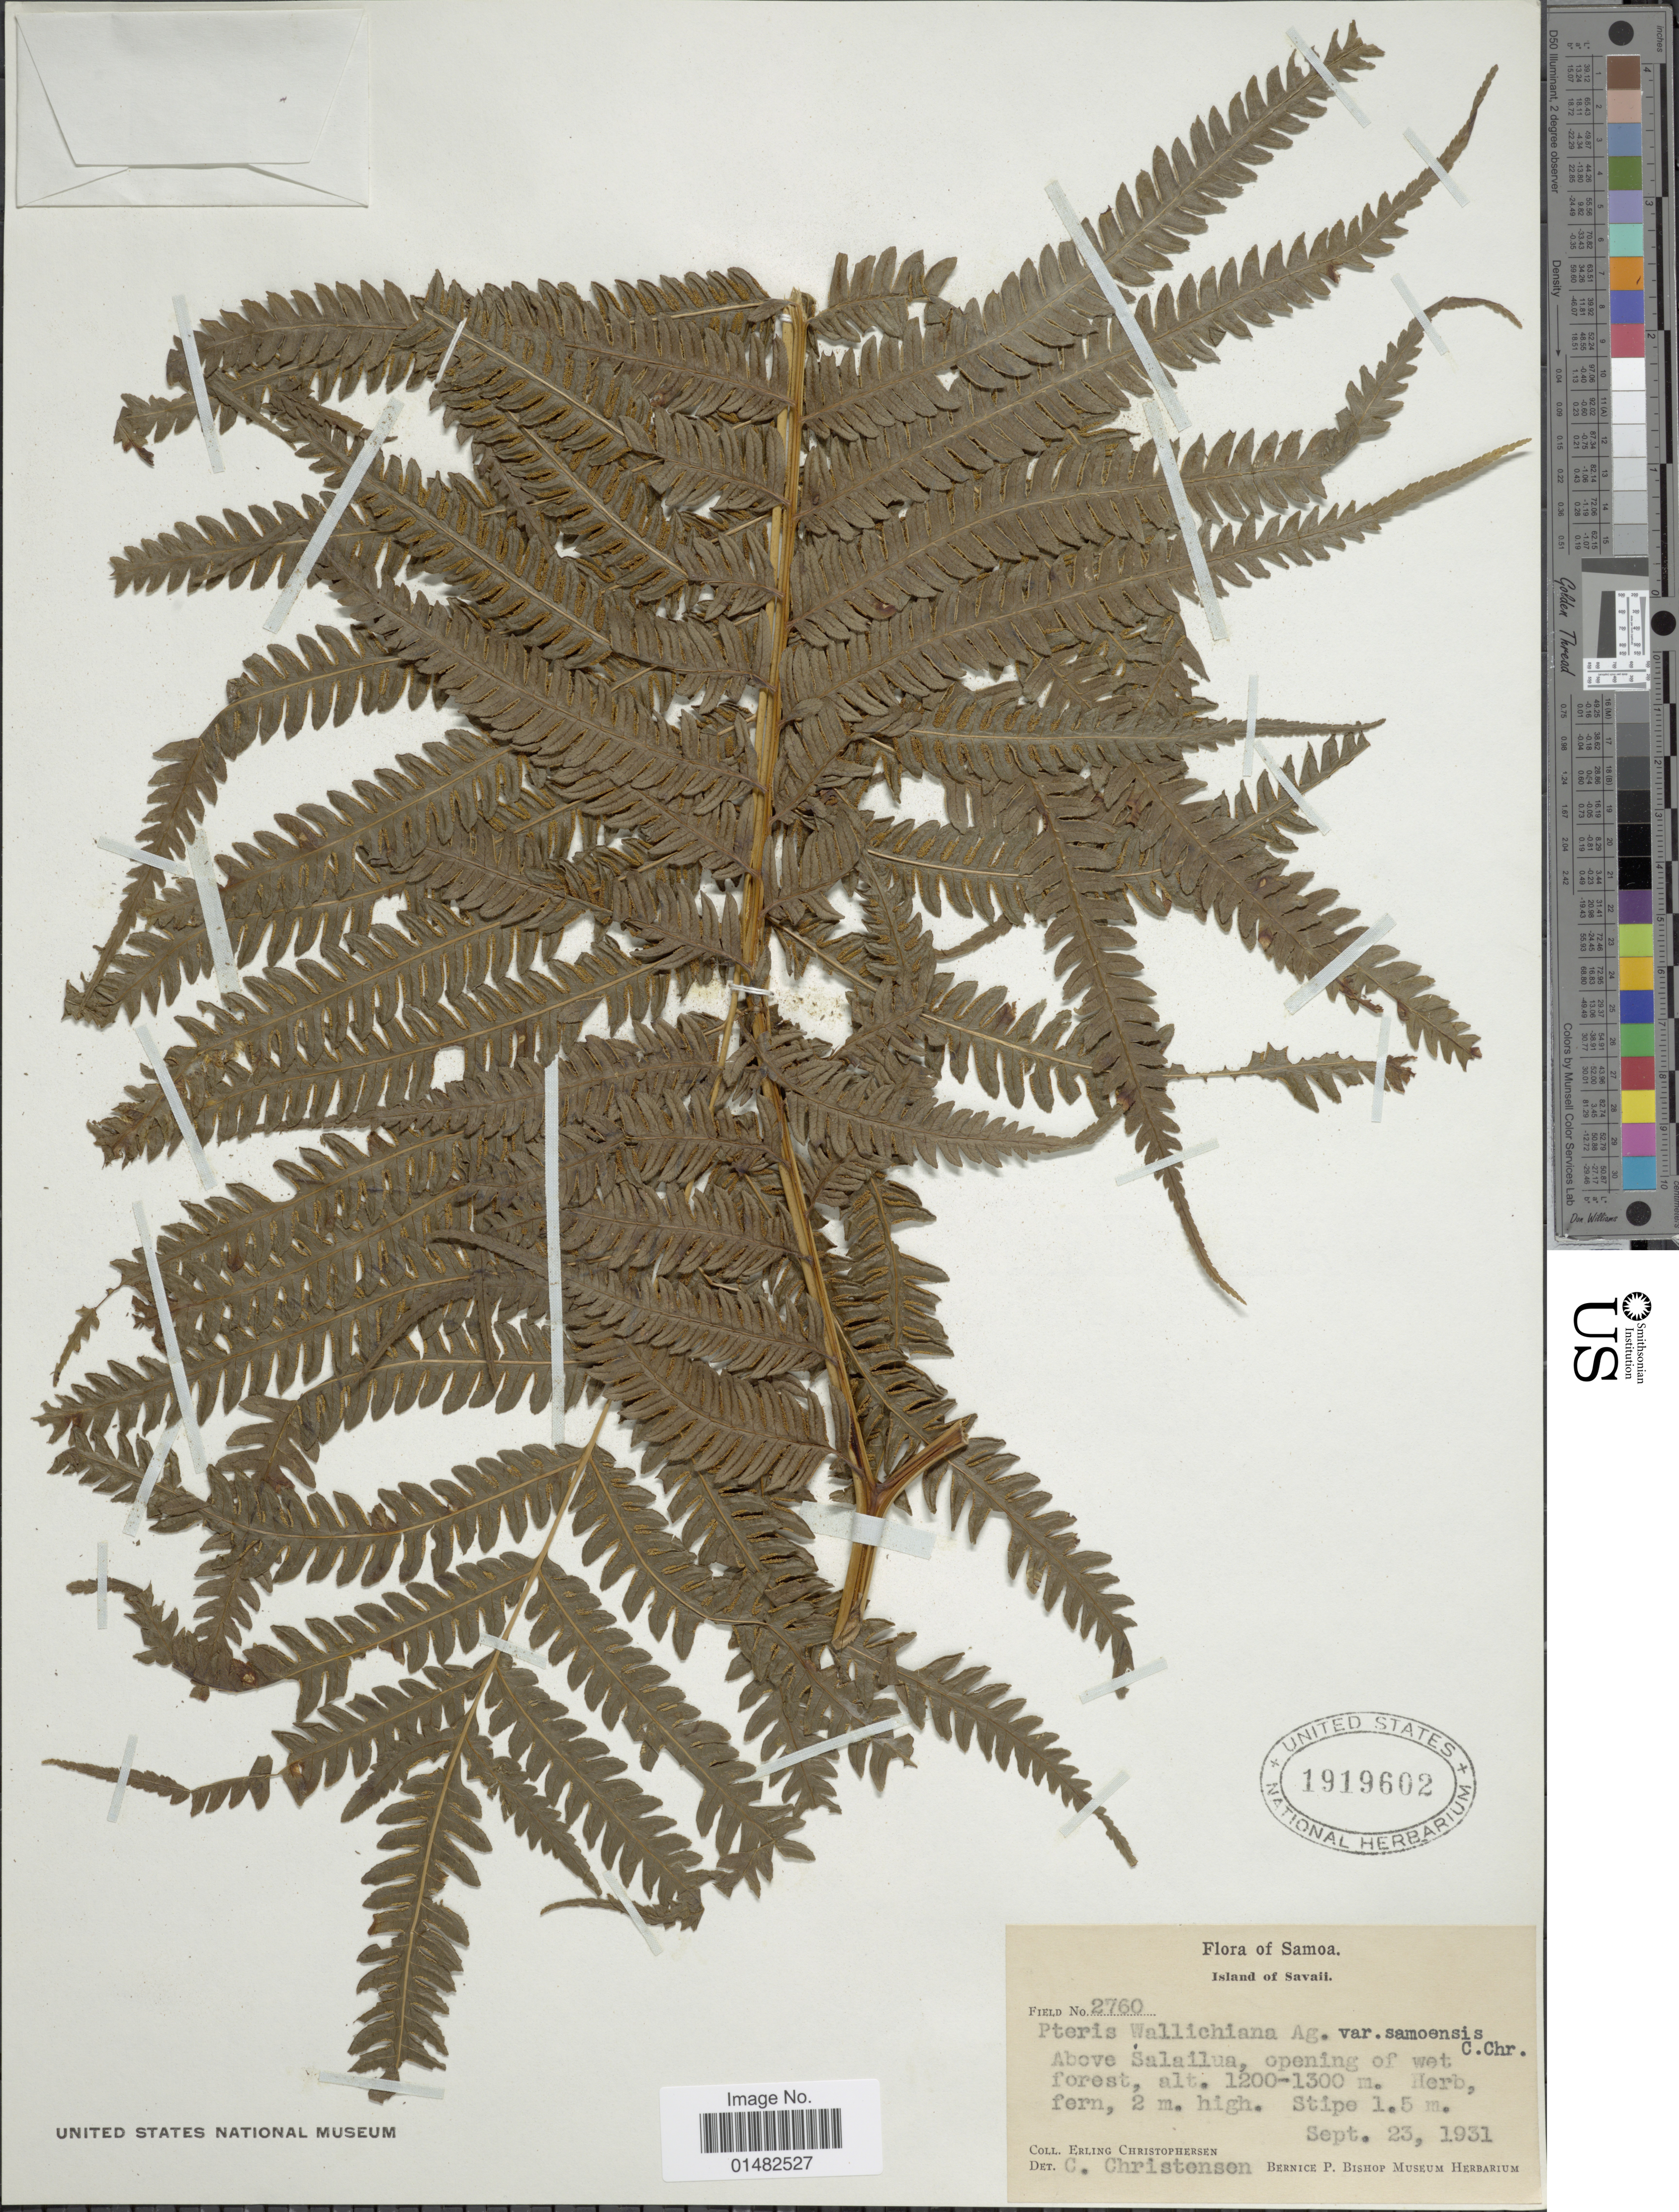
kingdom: Plantae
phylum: Tracheophyta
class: Polypodiopsida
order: Polypodiales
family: Pteridaceae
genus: Pteris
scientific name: Pteris wallichiana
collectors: E. Christophersen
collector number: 2760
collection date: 1931-09-23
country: Samoa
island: Savai'i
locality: Samoa, Island of Savaii, above Salailua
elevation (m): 1200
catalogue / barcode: US 1919602